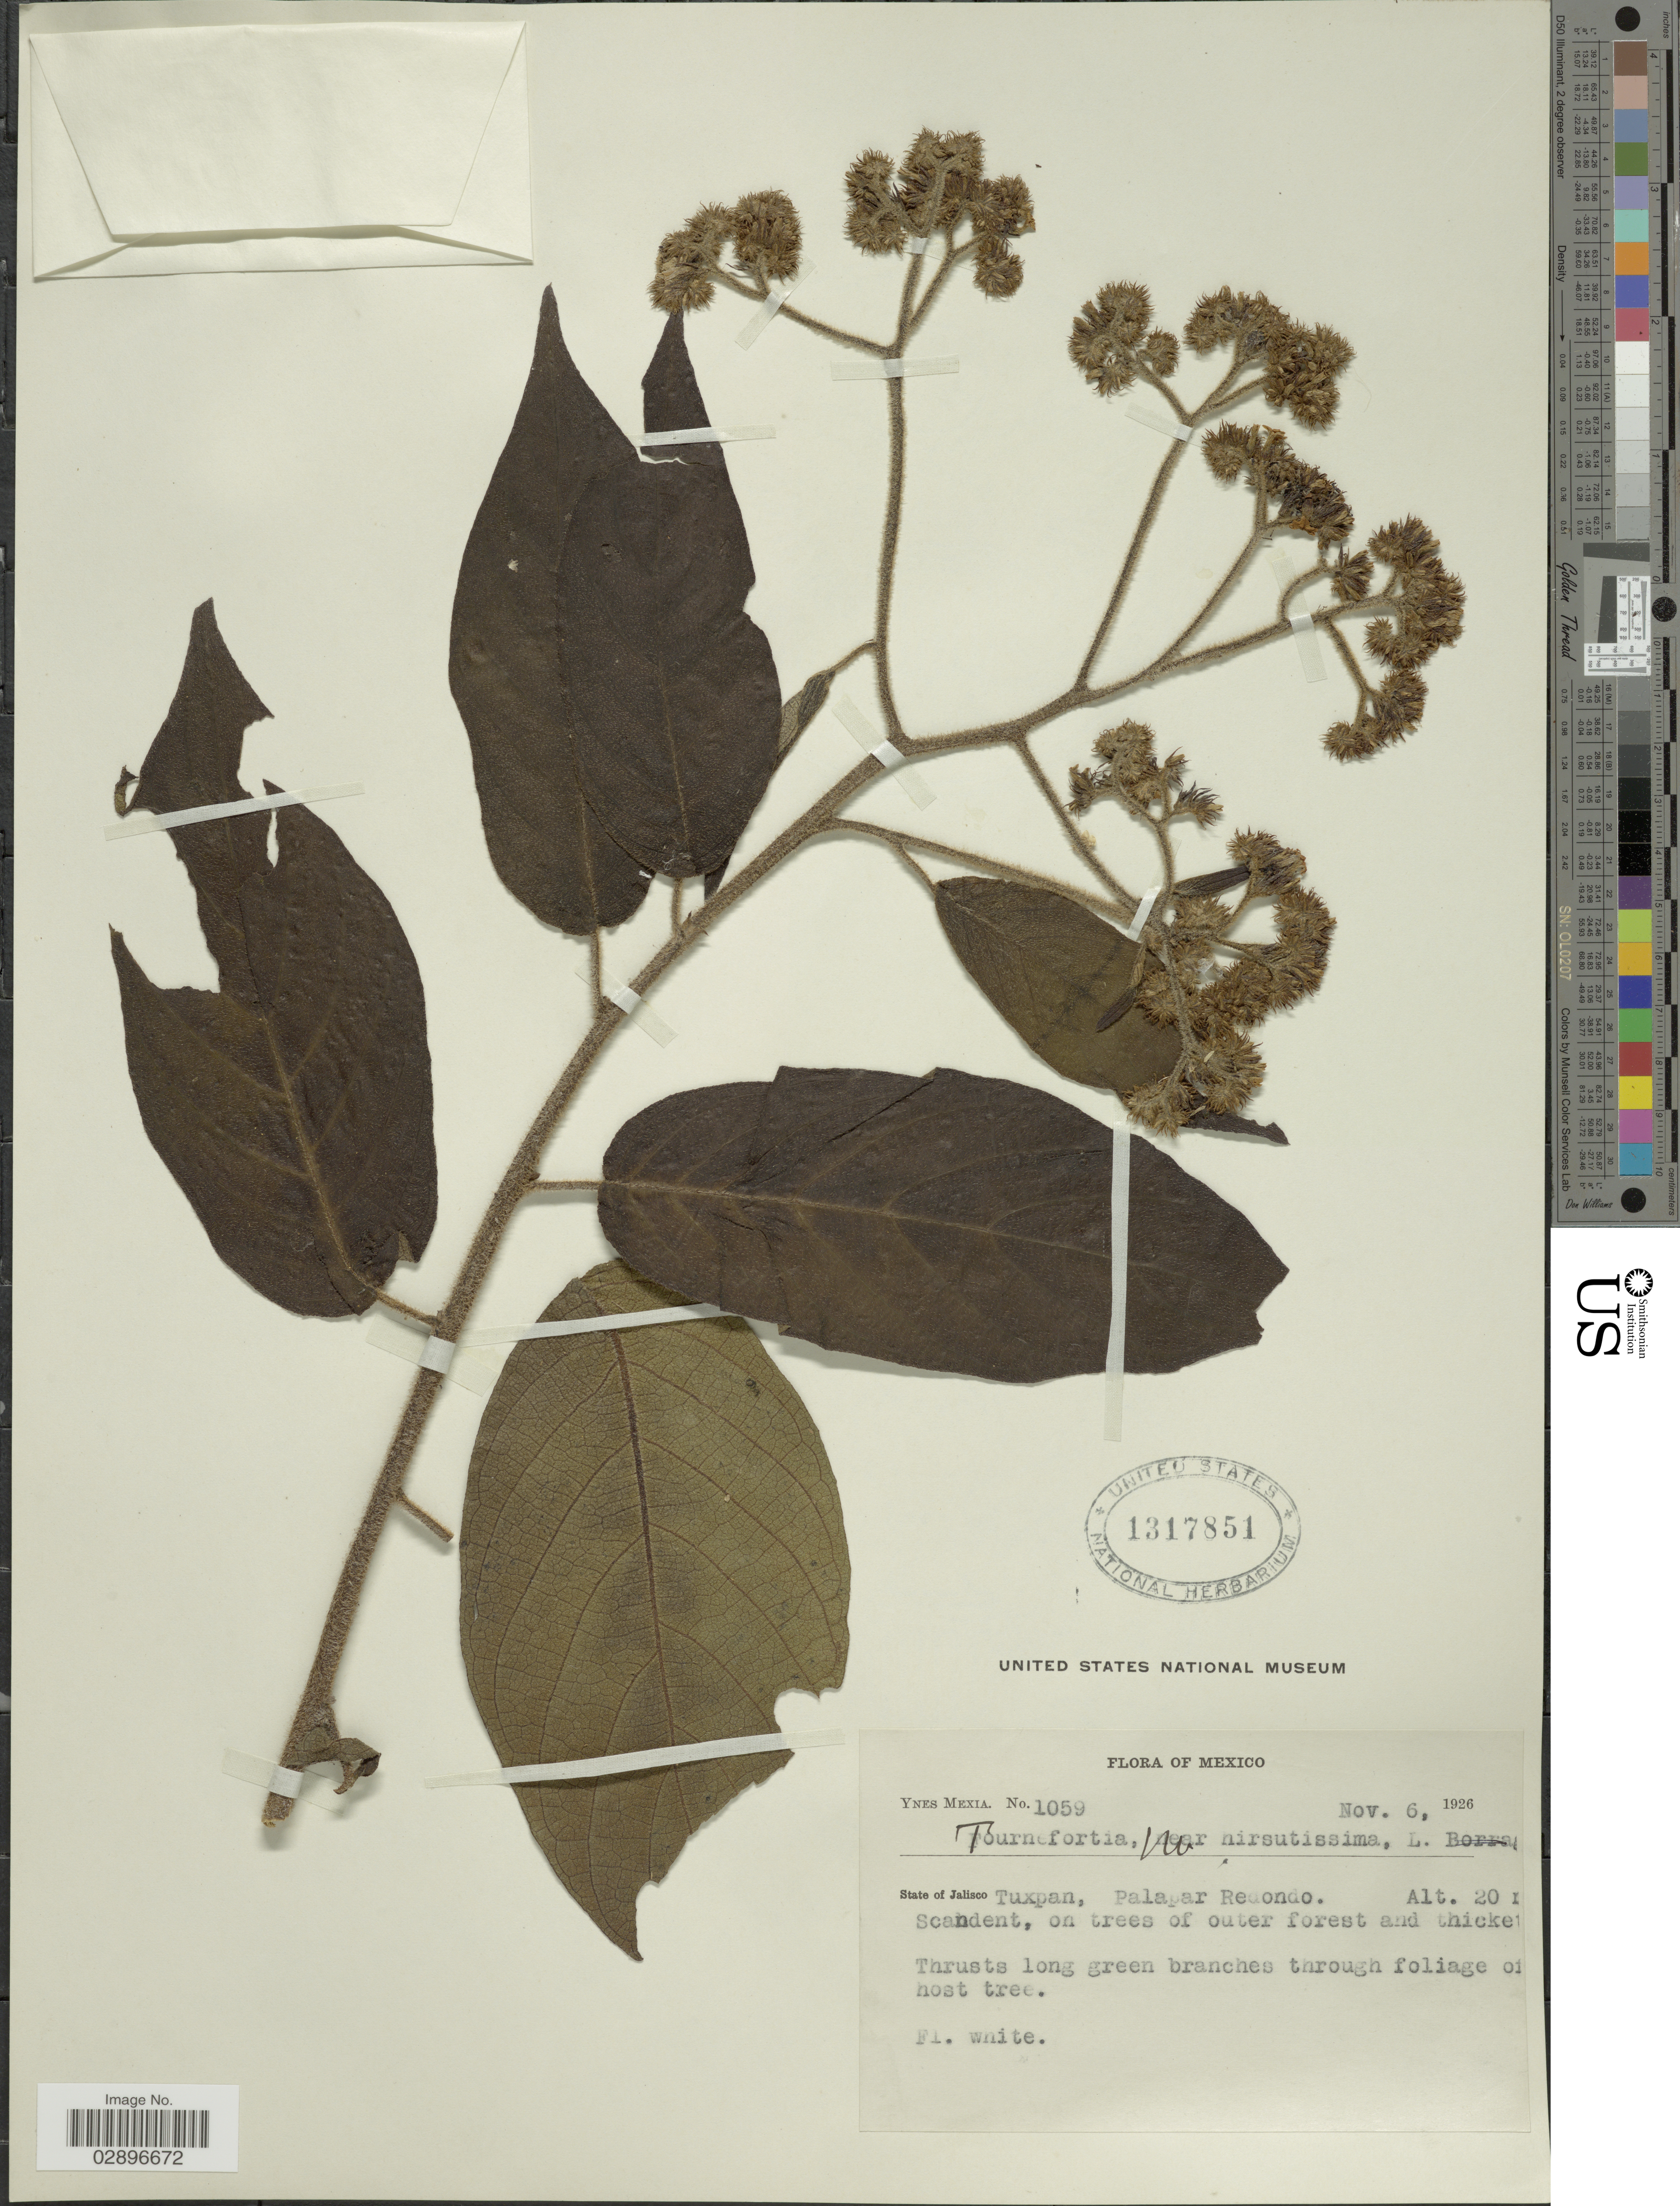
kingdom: Plantae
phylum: Tracheophyta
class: Magnoliopsida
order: Boraginales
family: Heliotropiaceae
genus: Tournefortia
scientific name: Tournefortia hirsutissima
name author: L.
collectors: Y. Mexia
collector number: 1059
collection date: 1926-11-06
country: Mexico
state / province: Jalisco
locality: Tuxpan, Palapar Redondo.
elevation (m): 20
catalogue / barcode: US 1317851